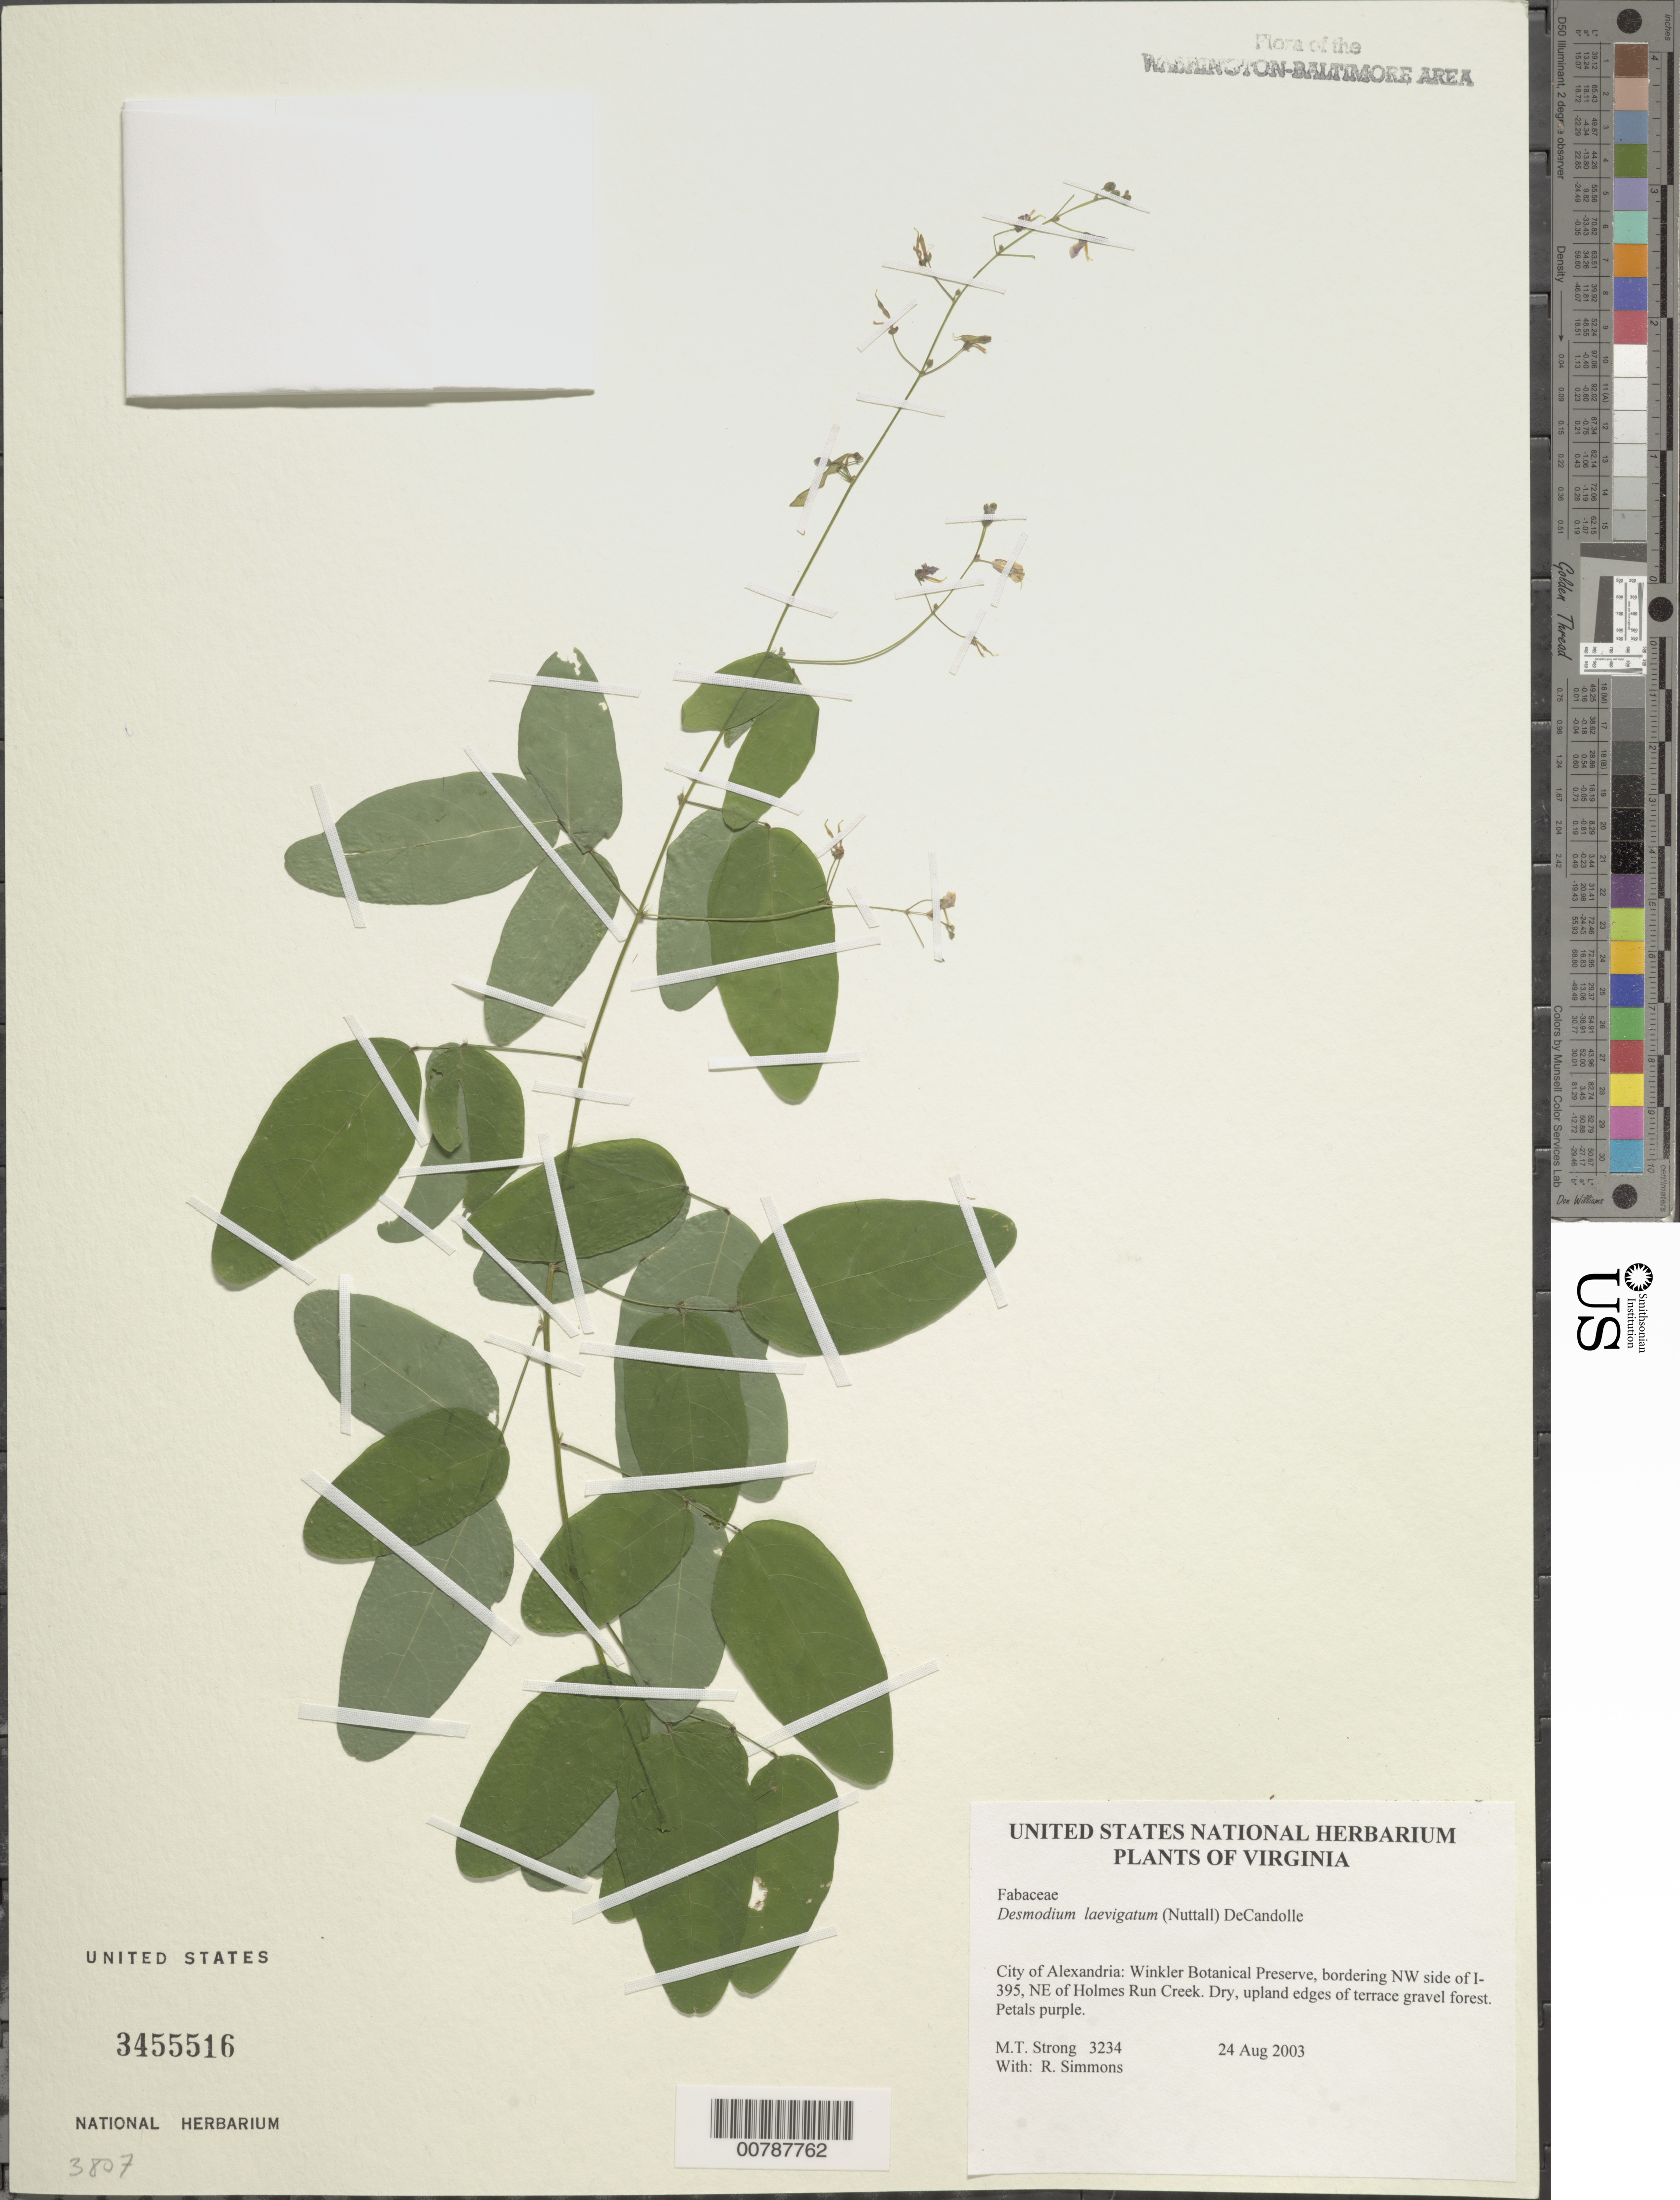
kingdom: Plantae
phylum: Tracheophyta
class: Magnoliopsida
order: Fabales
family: Fabaceae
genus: Desmodium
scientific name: Desmodium laevigatum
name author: (Nutt.) DC.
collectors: M. T. Strong & R. Simmons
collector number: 3234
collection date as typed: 24 Aug 2003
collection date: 2003-08-24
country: United States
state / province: Virginia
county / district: City of Alexandria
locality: Winkler Botanical Preserve, bordering NW side of I-395, NE of Holmes Run Creek.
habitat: Dry, upland edges of terrace gravel forest.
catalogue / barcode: US 3455516